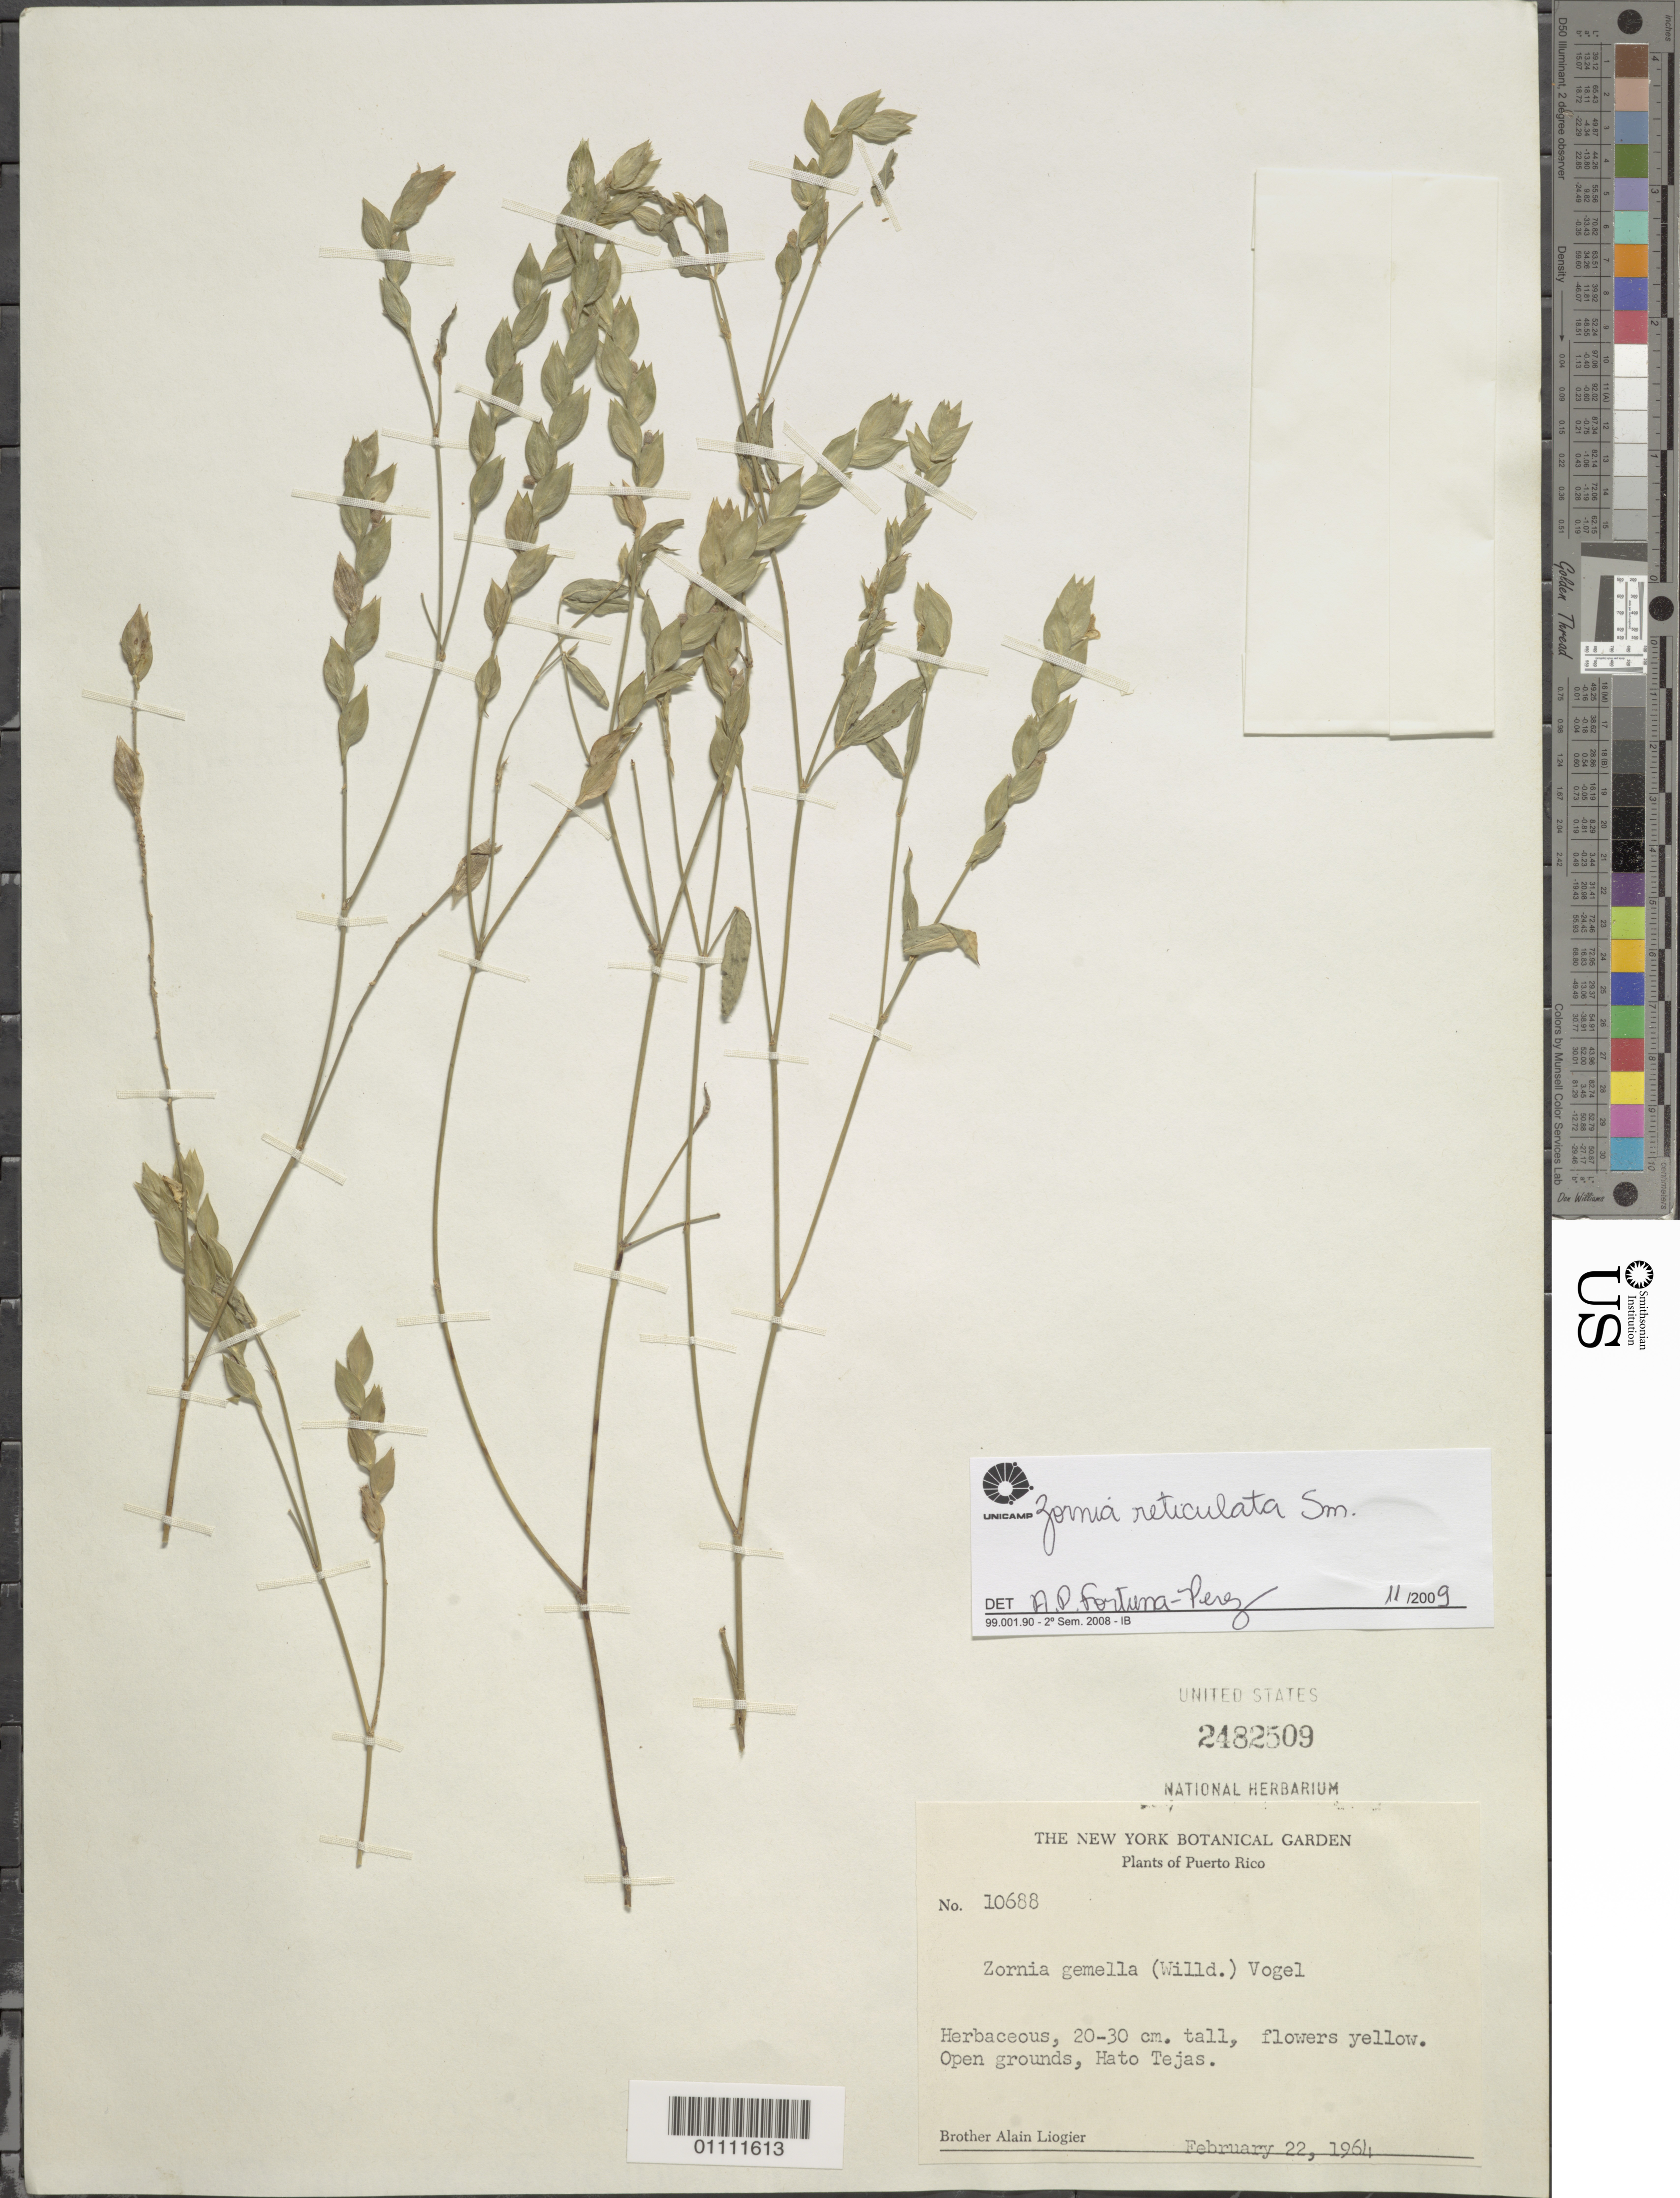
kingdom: Plantae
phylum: Tracheophyta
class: Magnoliopsida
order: Fabales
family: Fabaceae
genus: Zornia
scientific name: Zornia reticulata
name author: Sm.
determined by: Fortuna-Perez, Ana Paula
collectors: A. H. Liogier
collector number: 10688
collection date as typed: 22 Feb 1964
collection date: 1964-02-22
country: Puerto Rico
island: Puerto Rico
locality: Hato Tejas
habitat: Open grounds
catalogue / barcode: US 2482509